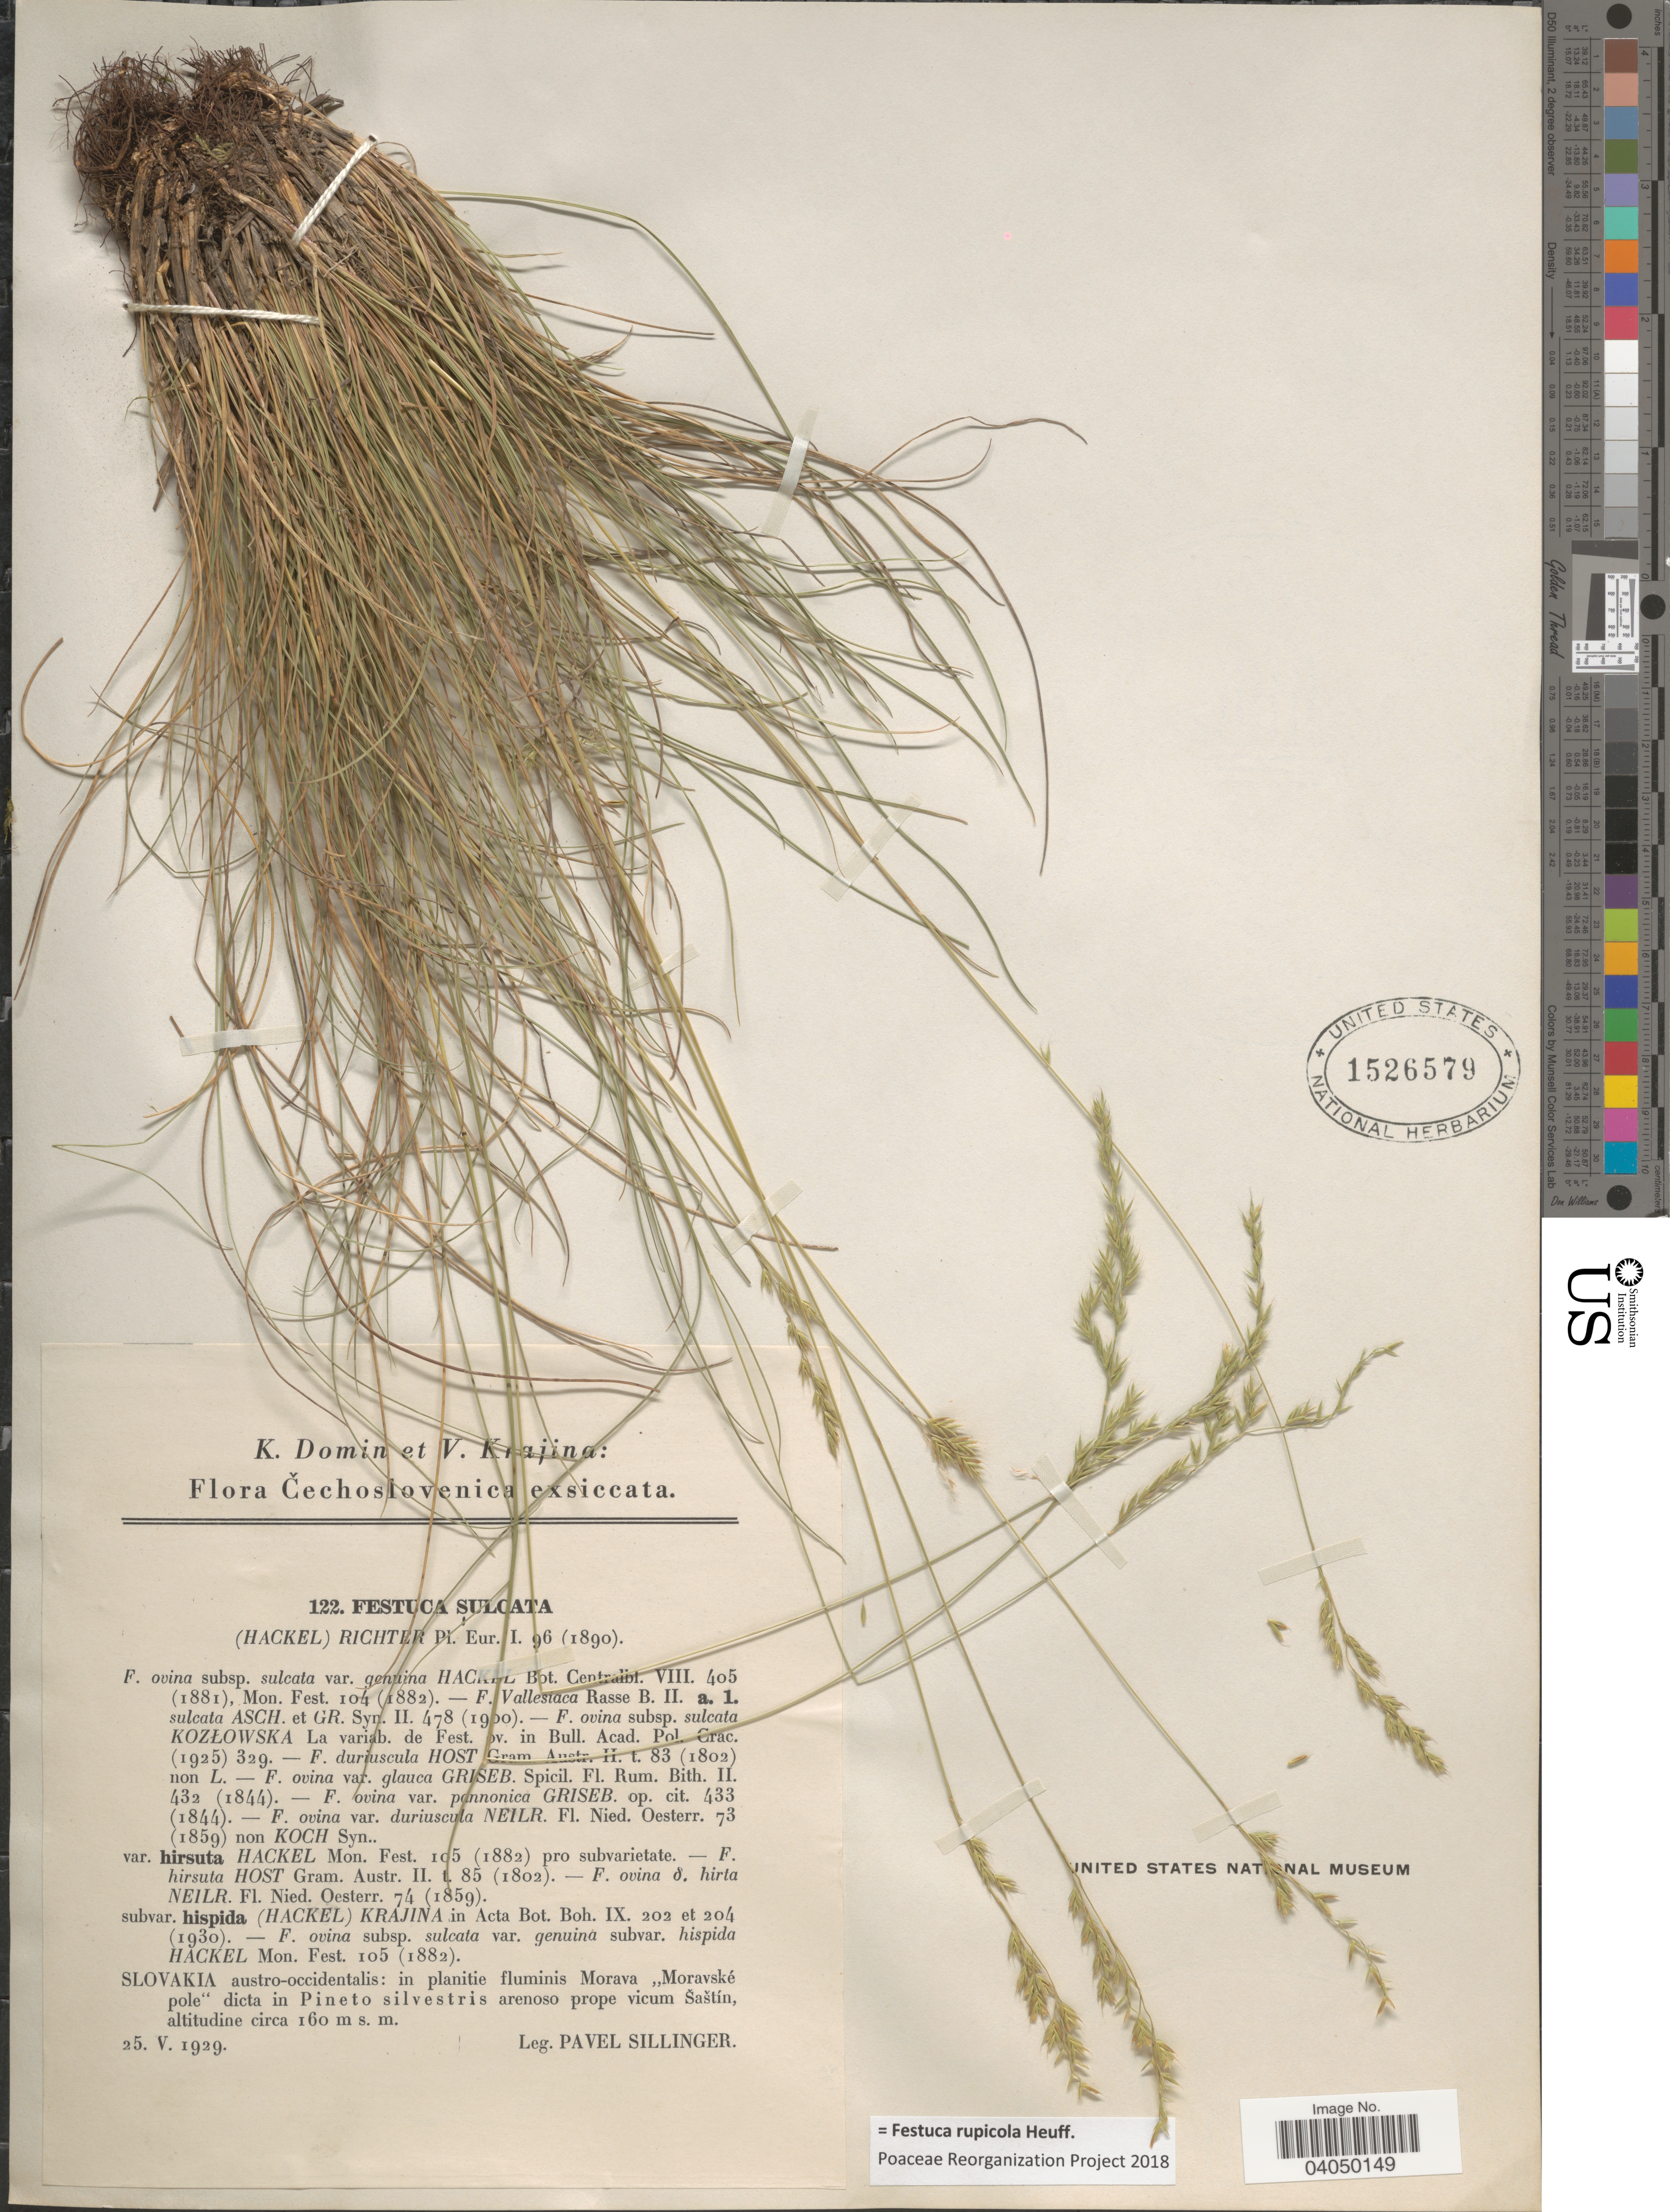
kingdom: Plantae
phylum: Tracheophyta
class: Liliopsida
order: Poales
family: Poaceae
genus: Festuca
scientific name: Festuca rupicola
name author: Heuff.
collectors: P. Sillinger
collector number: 133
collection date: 1929-05-25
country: Slovakia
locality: Slovakia austro-occidentalis: in planitie fluminis Morava "Moravské pole" dicta in Pineto silvestris arenoso prope vicum Šaštín.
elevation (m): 160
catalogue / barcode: US 1526579